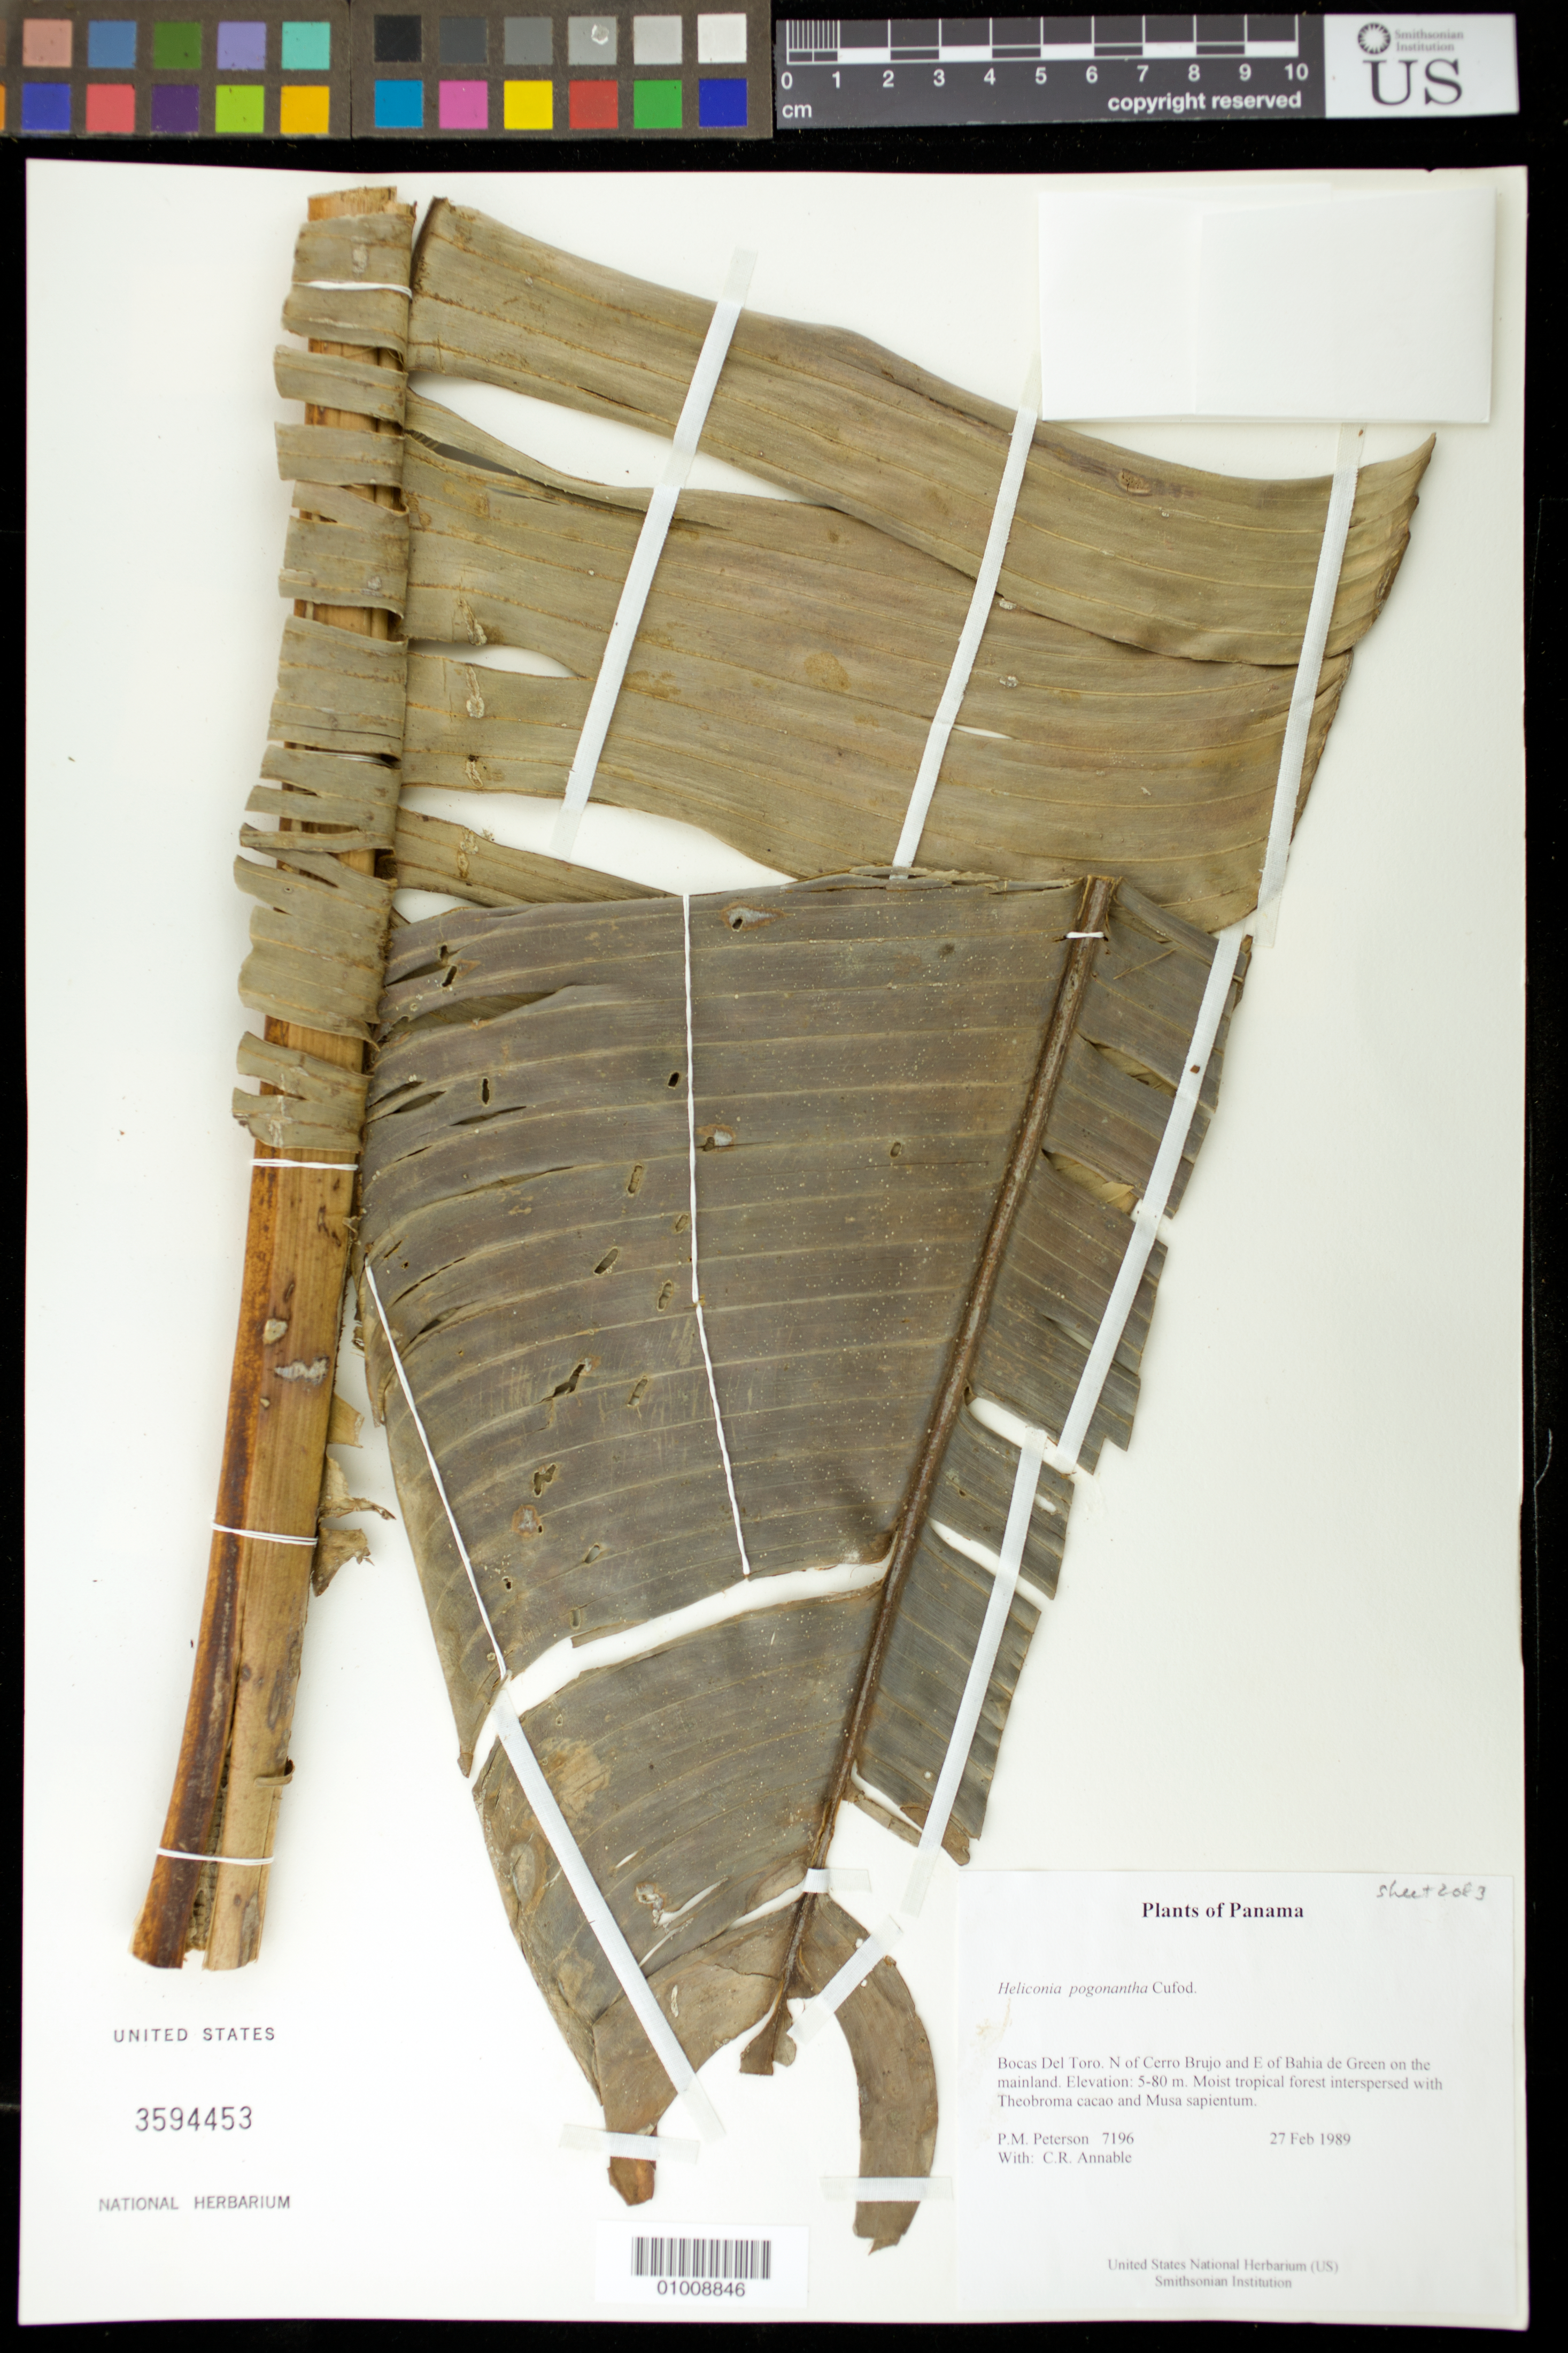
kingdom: Plantae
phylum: Tracheophyta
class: Liliopsida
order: Zingiberales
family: Heliconiaceae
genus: Heliconia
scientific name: Heliconia pogonantha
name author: Cufod.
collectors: P. M. Peterson & C. R. Annable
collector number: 07196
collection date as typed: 27 Feb 1989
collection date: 1989-02-27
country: Panama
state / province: Bocas del Toro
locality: N of Cerro Brujo and E of Bahia de Green on the mainland.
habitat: Moist tropical forest interspersed with Theobroma cacao and Musa sapientum.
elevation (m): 5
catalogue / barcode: US 3594453